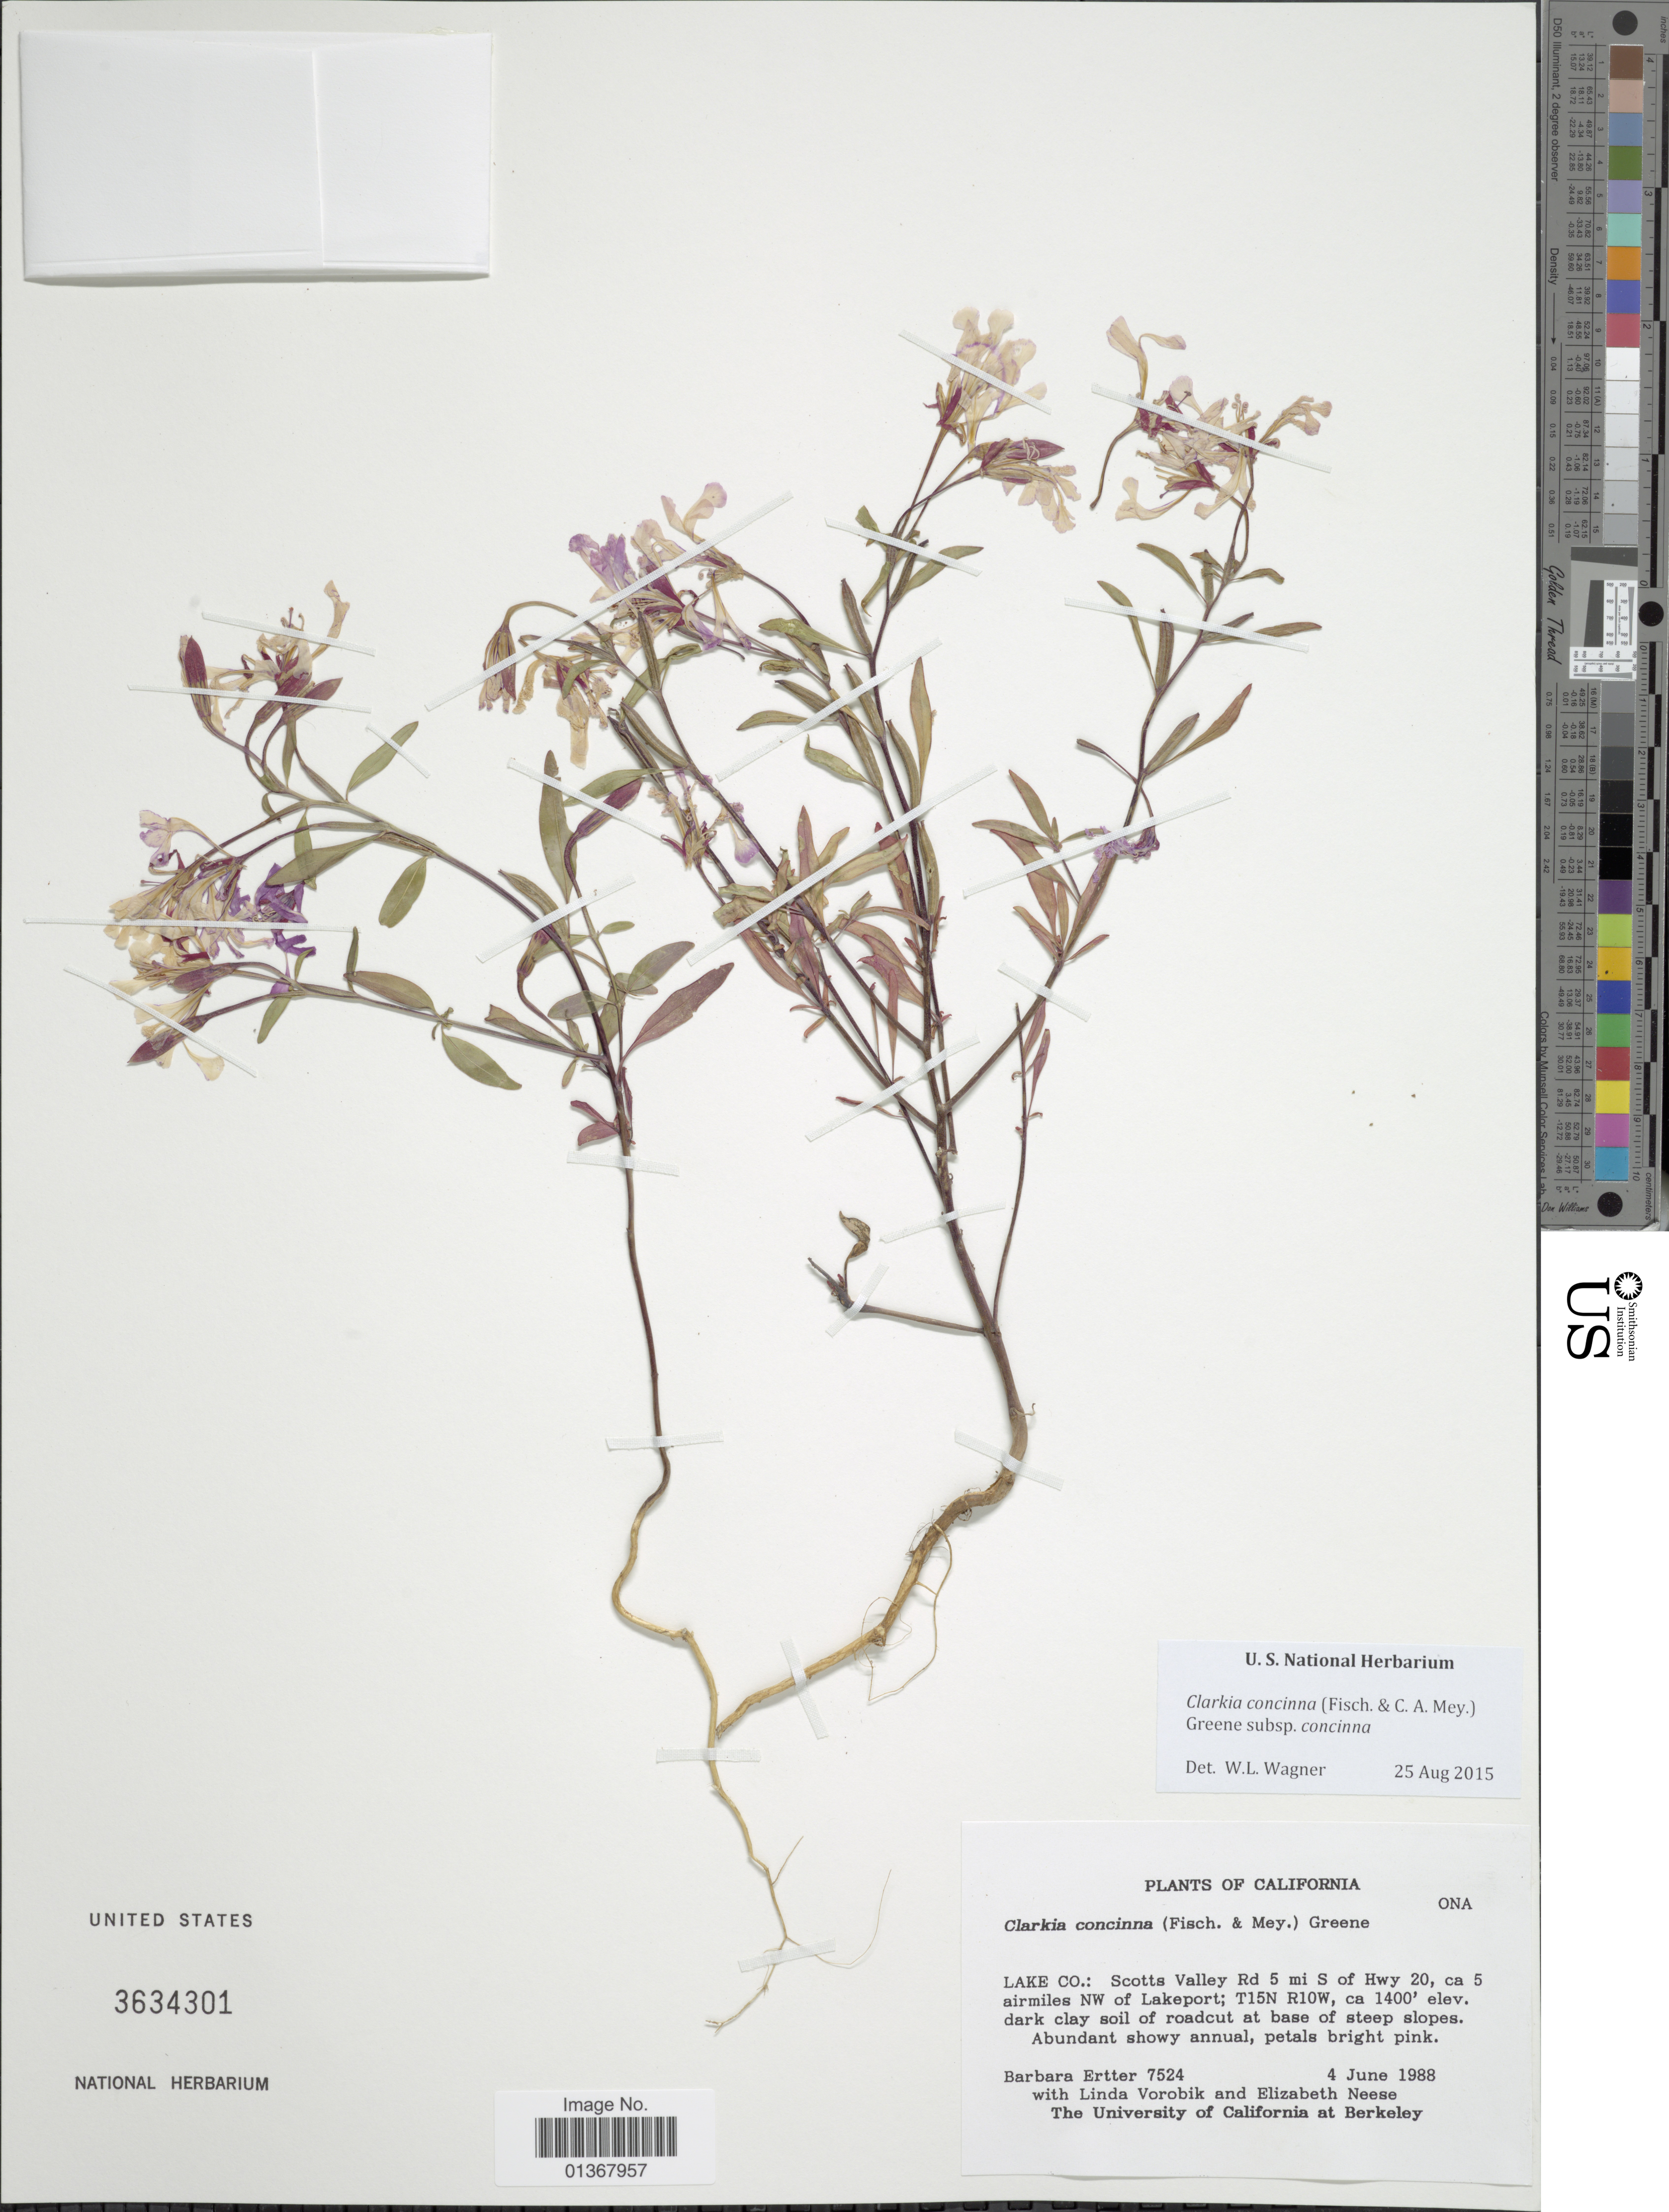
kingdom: Plantae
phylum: Tracheophyta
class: Magnoliopsida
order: Myrtales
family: Onagraceae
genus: Clarkia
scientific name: Clarkia concinna subsp. concinna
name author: (Fisch. & C.A. Mey.) Greene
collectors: B. Ertter, L. Vorobik & E. C Neese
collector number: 7524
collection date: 1988-06-04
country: United States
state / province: California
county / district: Lake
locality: Lake Co.: Scotts Valley Rd 5 mi S of Hwy 20, ca 5 airmiles NW of Lakeport; T15N R10W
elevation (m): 427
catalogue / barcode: US 3634301